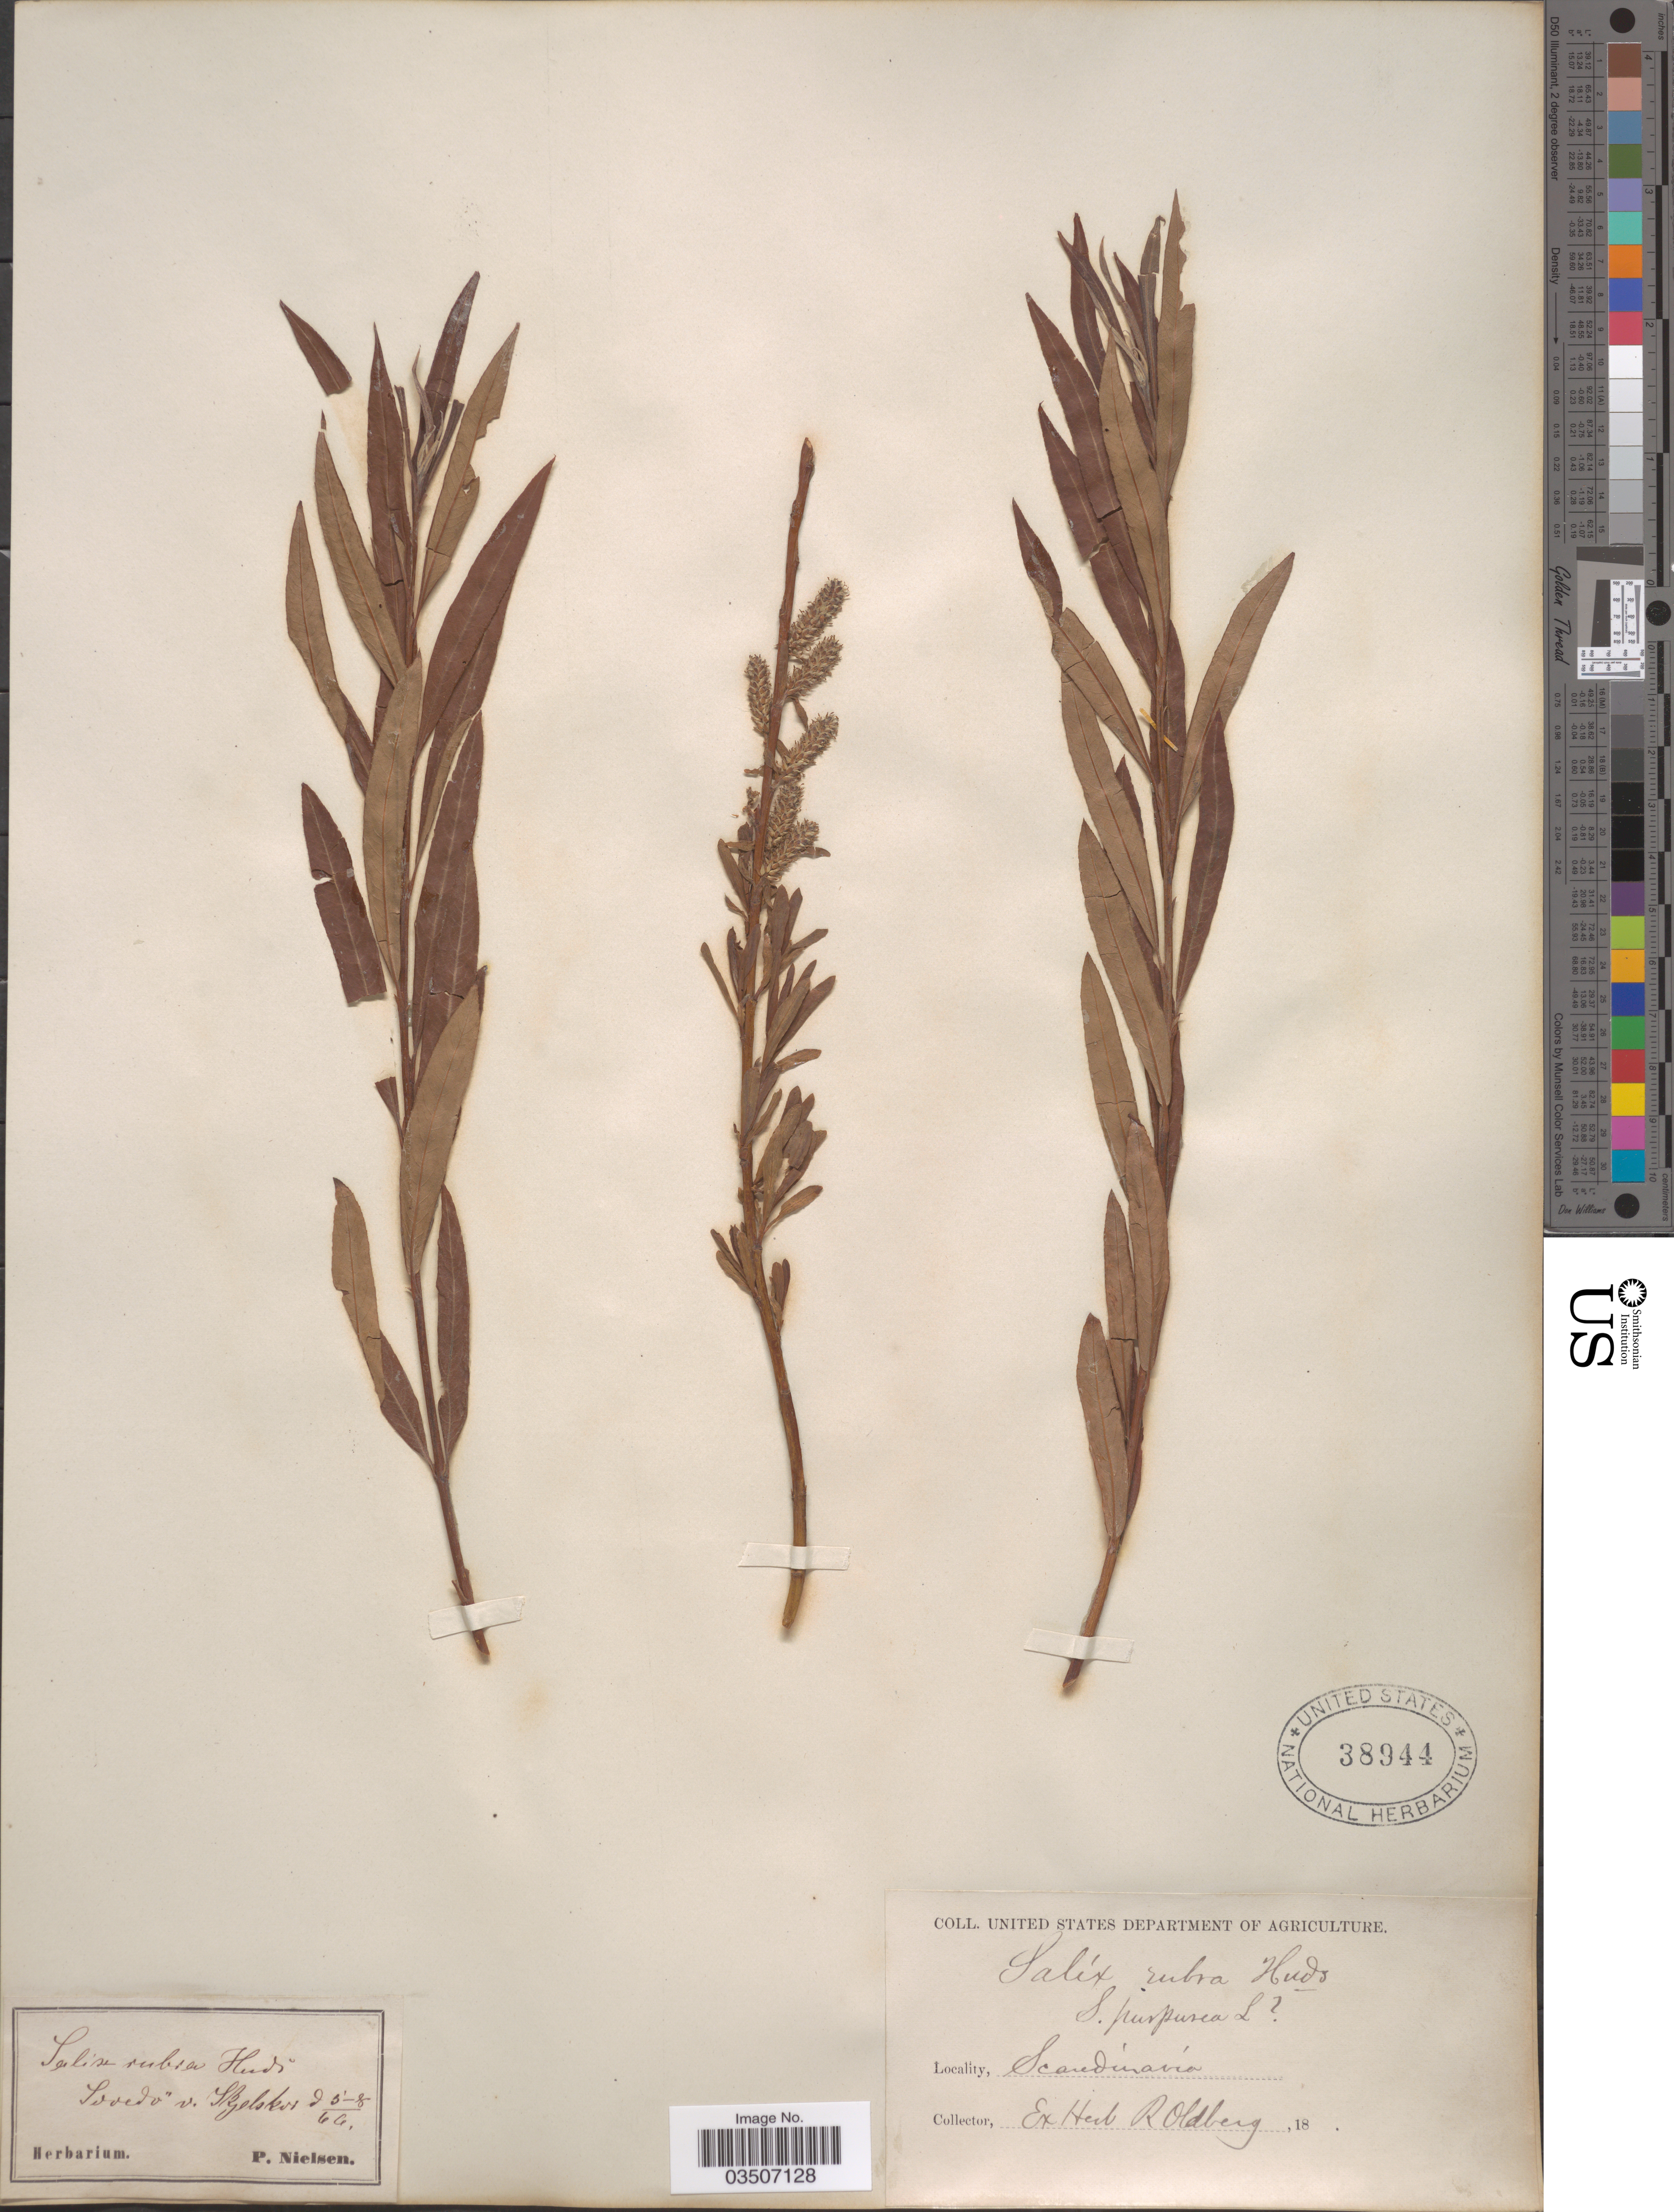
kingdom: Plantae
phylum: Tracheophyta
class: Magnoliopsida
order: Malpighiales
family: Salicaceae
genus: Salix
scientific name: Salix rubra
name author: Huds.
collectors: Ex herb. P. Nielsen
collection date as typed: Transcribed d/m/y: 5/8/66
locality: Sovedo [interpreted] v. Skjelskov. Scandinavia.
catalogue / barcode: US 38944